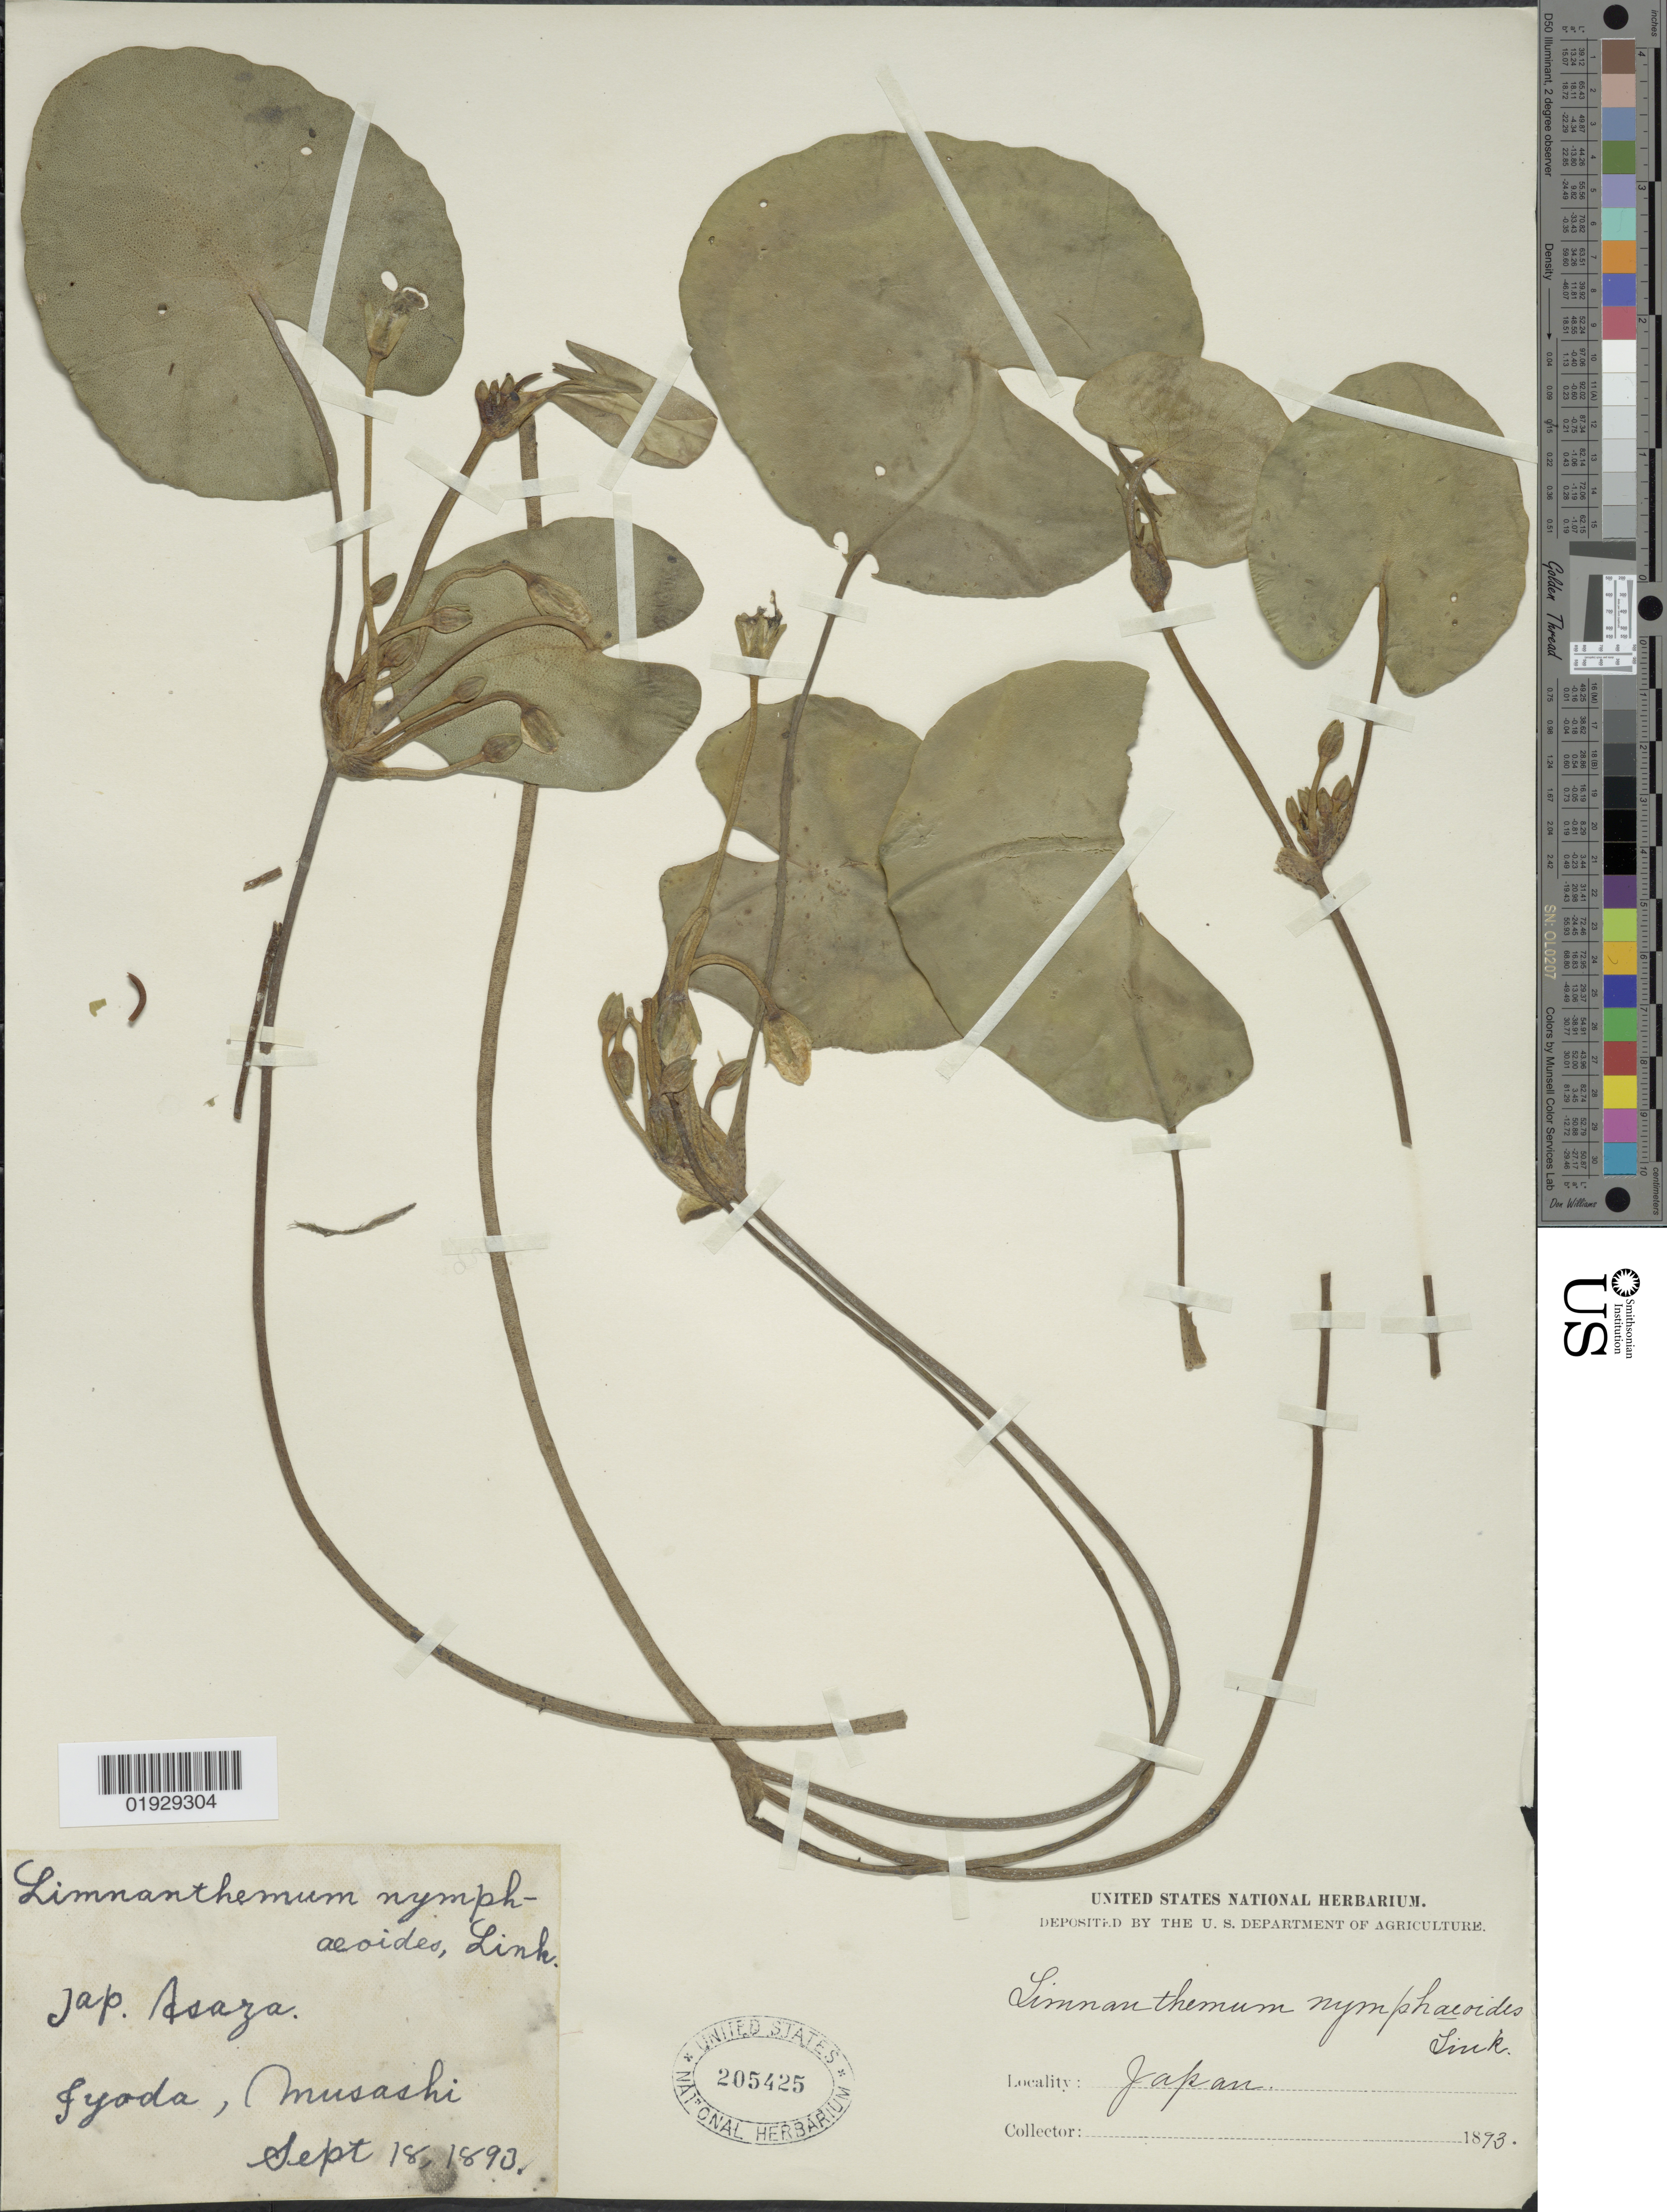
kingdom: Plantae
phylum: Tracheophyta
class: Magnoliopsida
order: Asterales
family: Menyanthaceae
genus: Nymphoides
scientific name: Nymphoides peltata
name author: (J.F. Gmel.) Britton & Rendle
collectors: ex herb. United States National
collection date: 1893-09-18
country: Japan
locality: Jyoda, Musashi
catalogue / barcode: US 205425